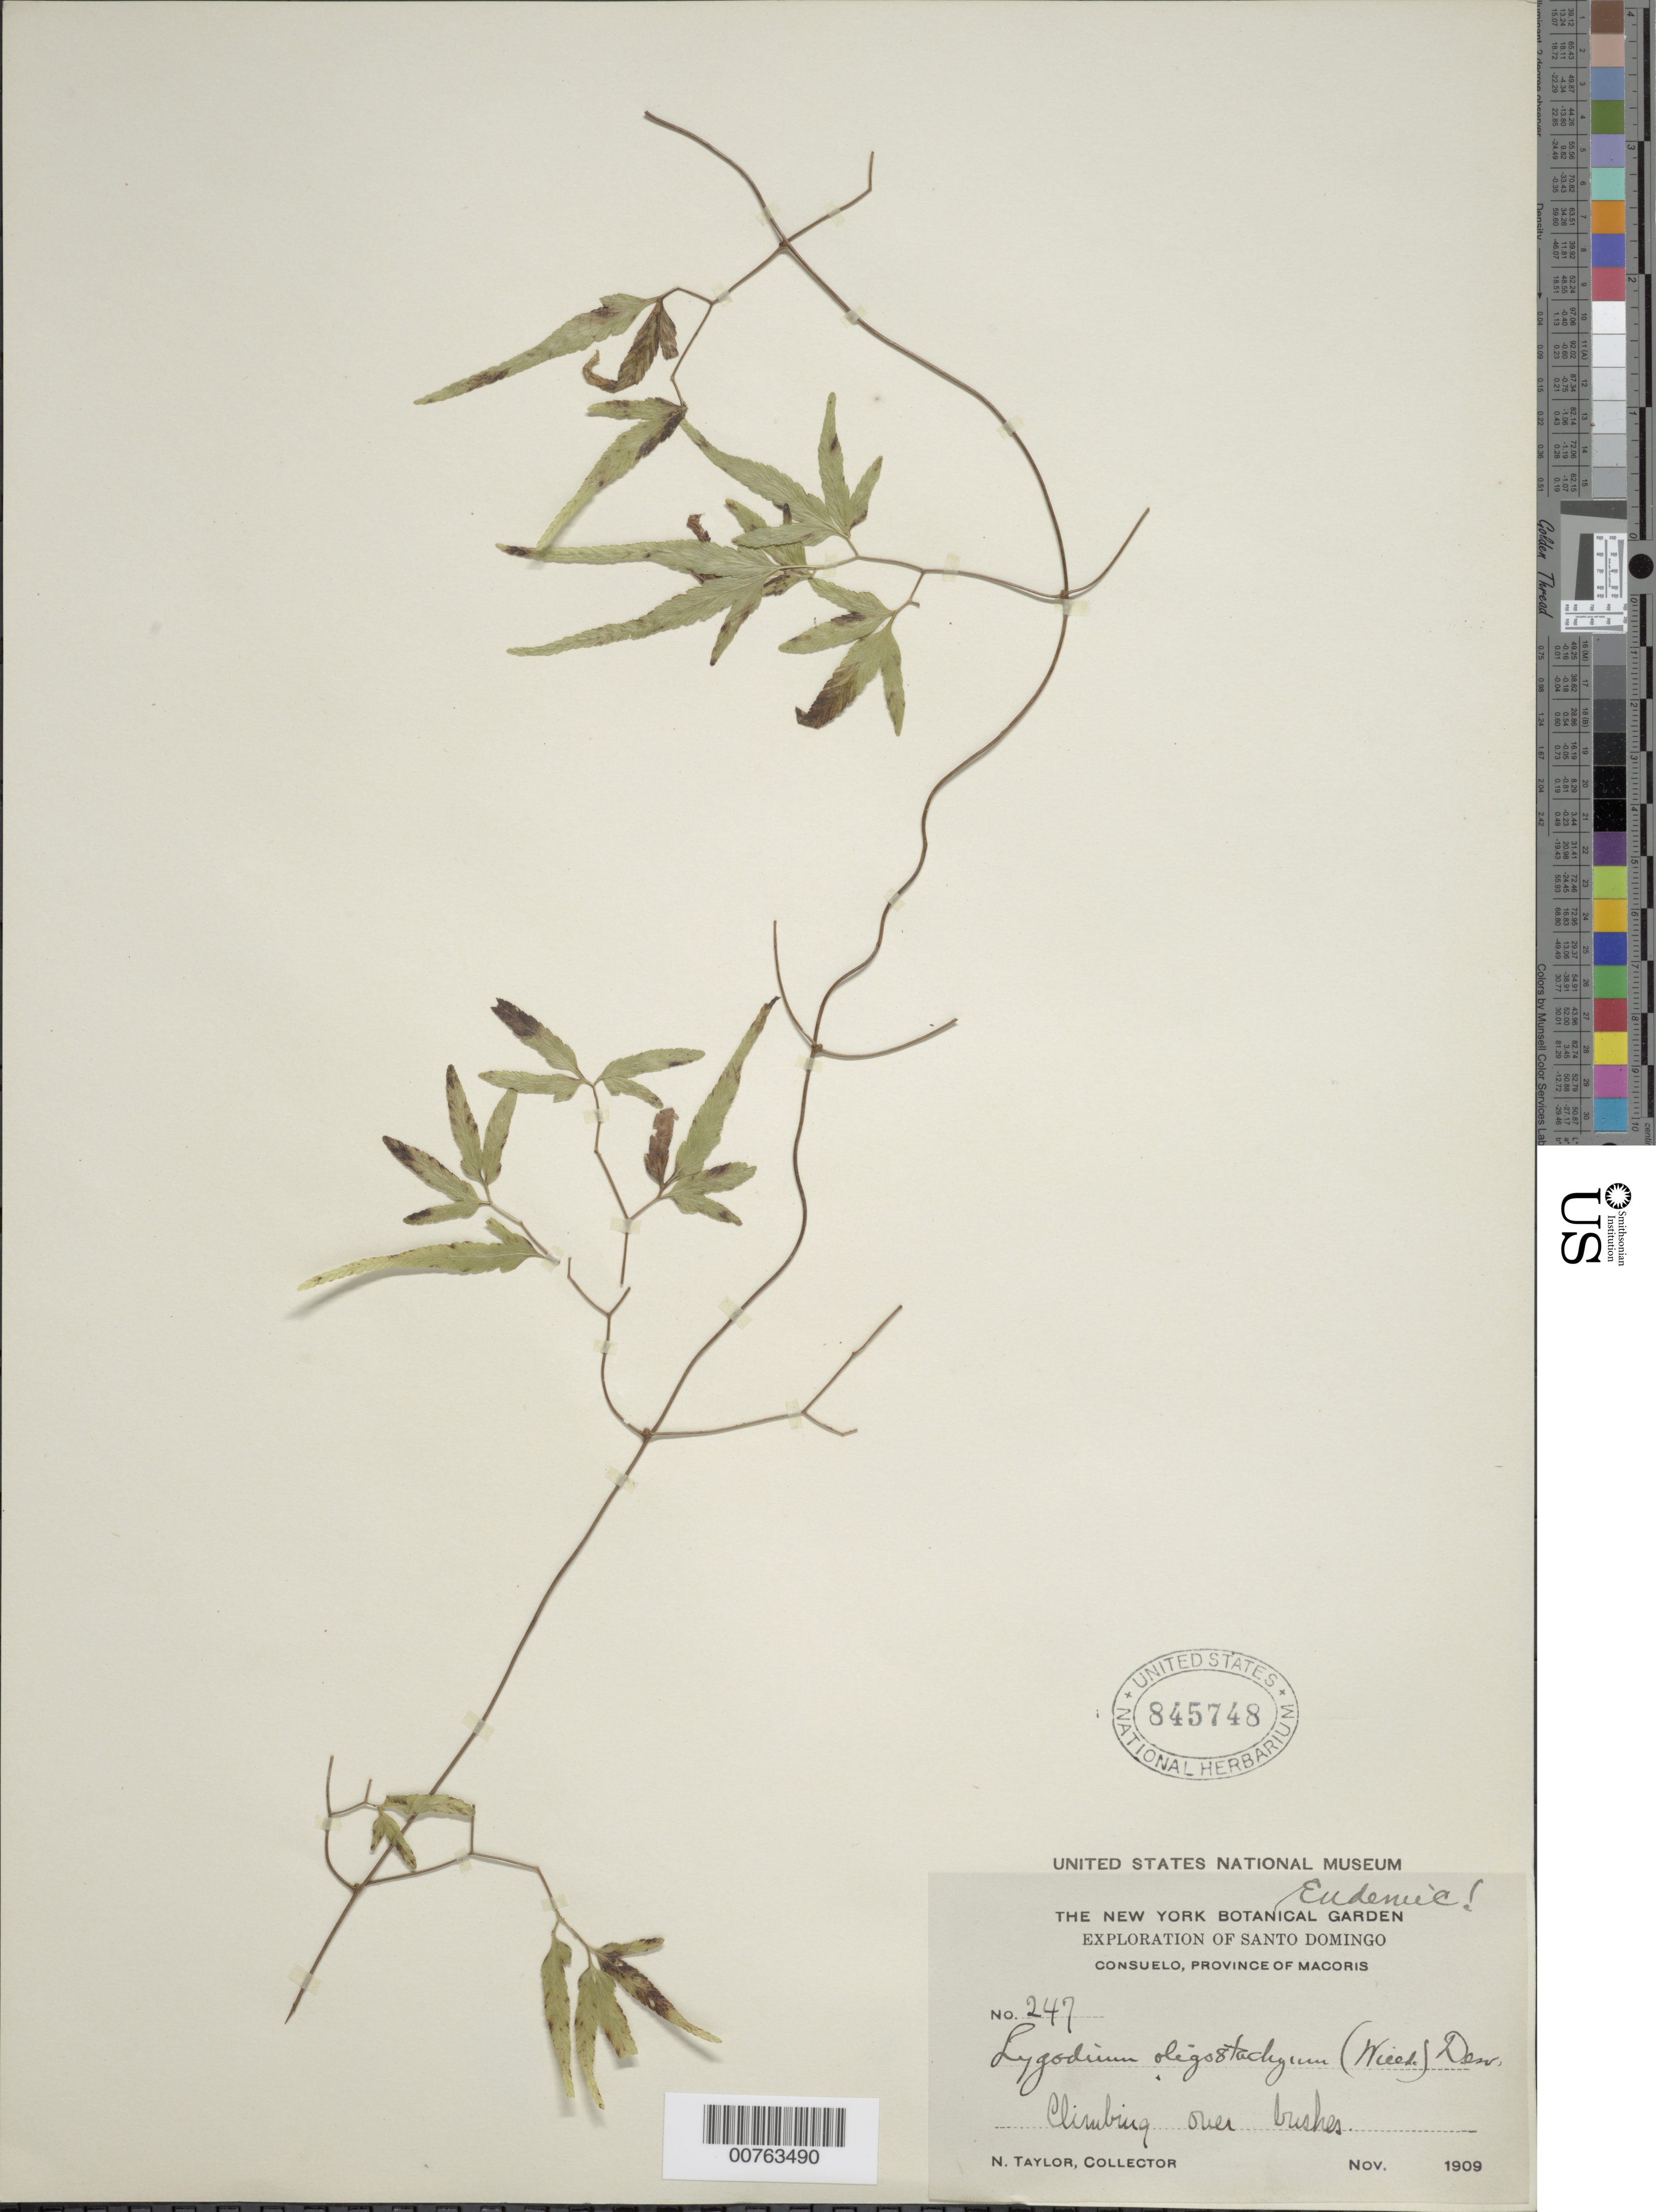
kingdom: Plantae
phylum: Tracheophyta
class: Polypodiopsida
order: Schizaeales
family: Lygodiaceae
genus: Lygodium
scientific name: Lygodium oligostachyum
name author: (Willd.) Desv.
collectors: C. M. Taylor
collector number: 247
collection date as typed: Nov 1909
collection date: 1909-11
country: Dominican Republic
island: Hispaniola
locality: Province of Macoris, Consuelo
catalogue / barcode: US 845748